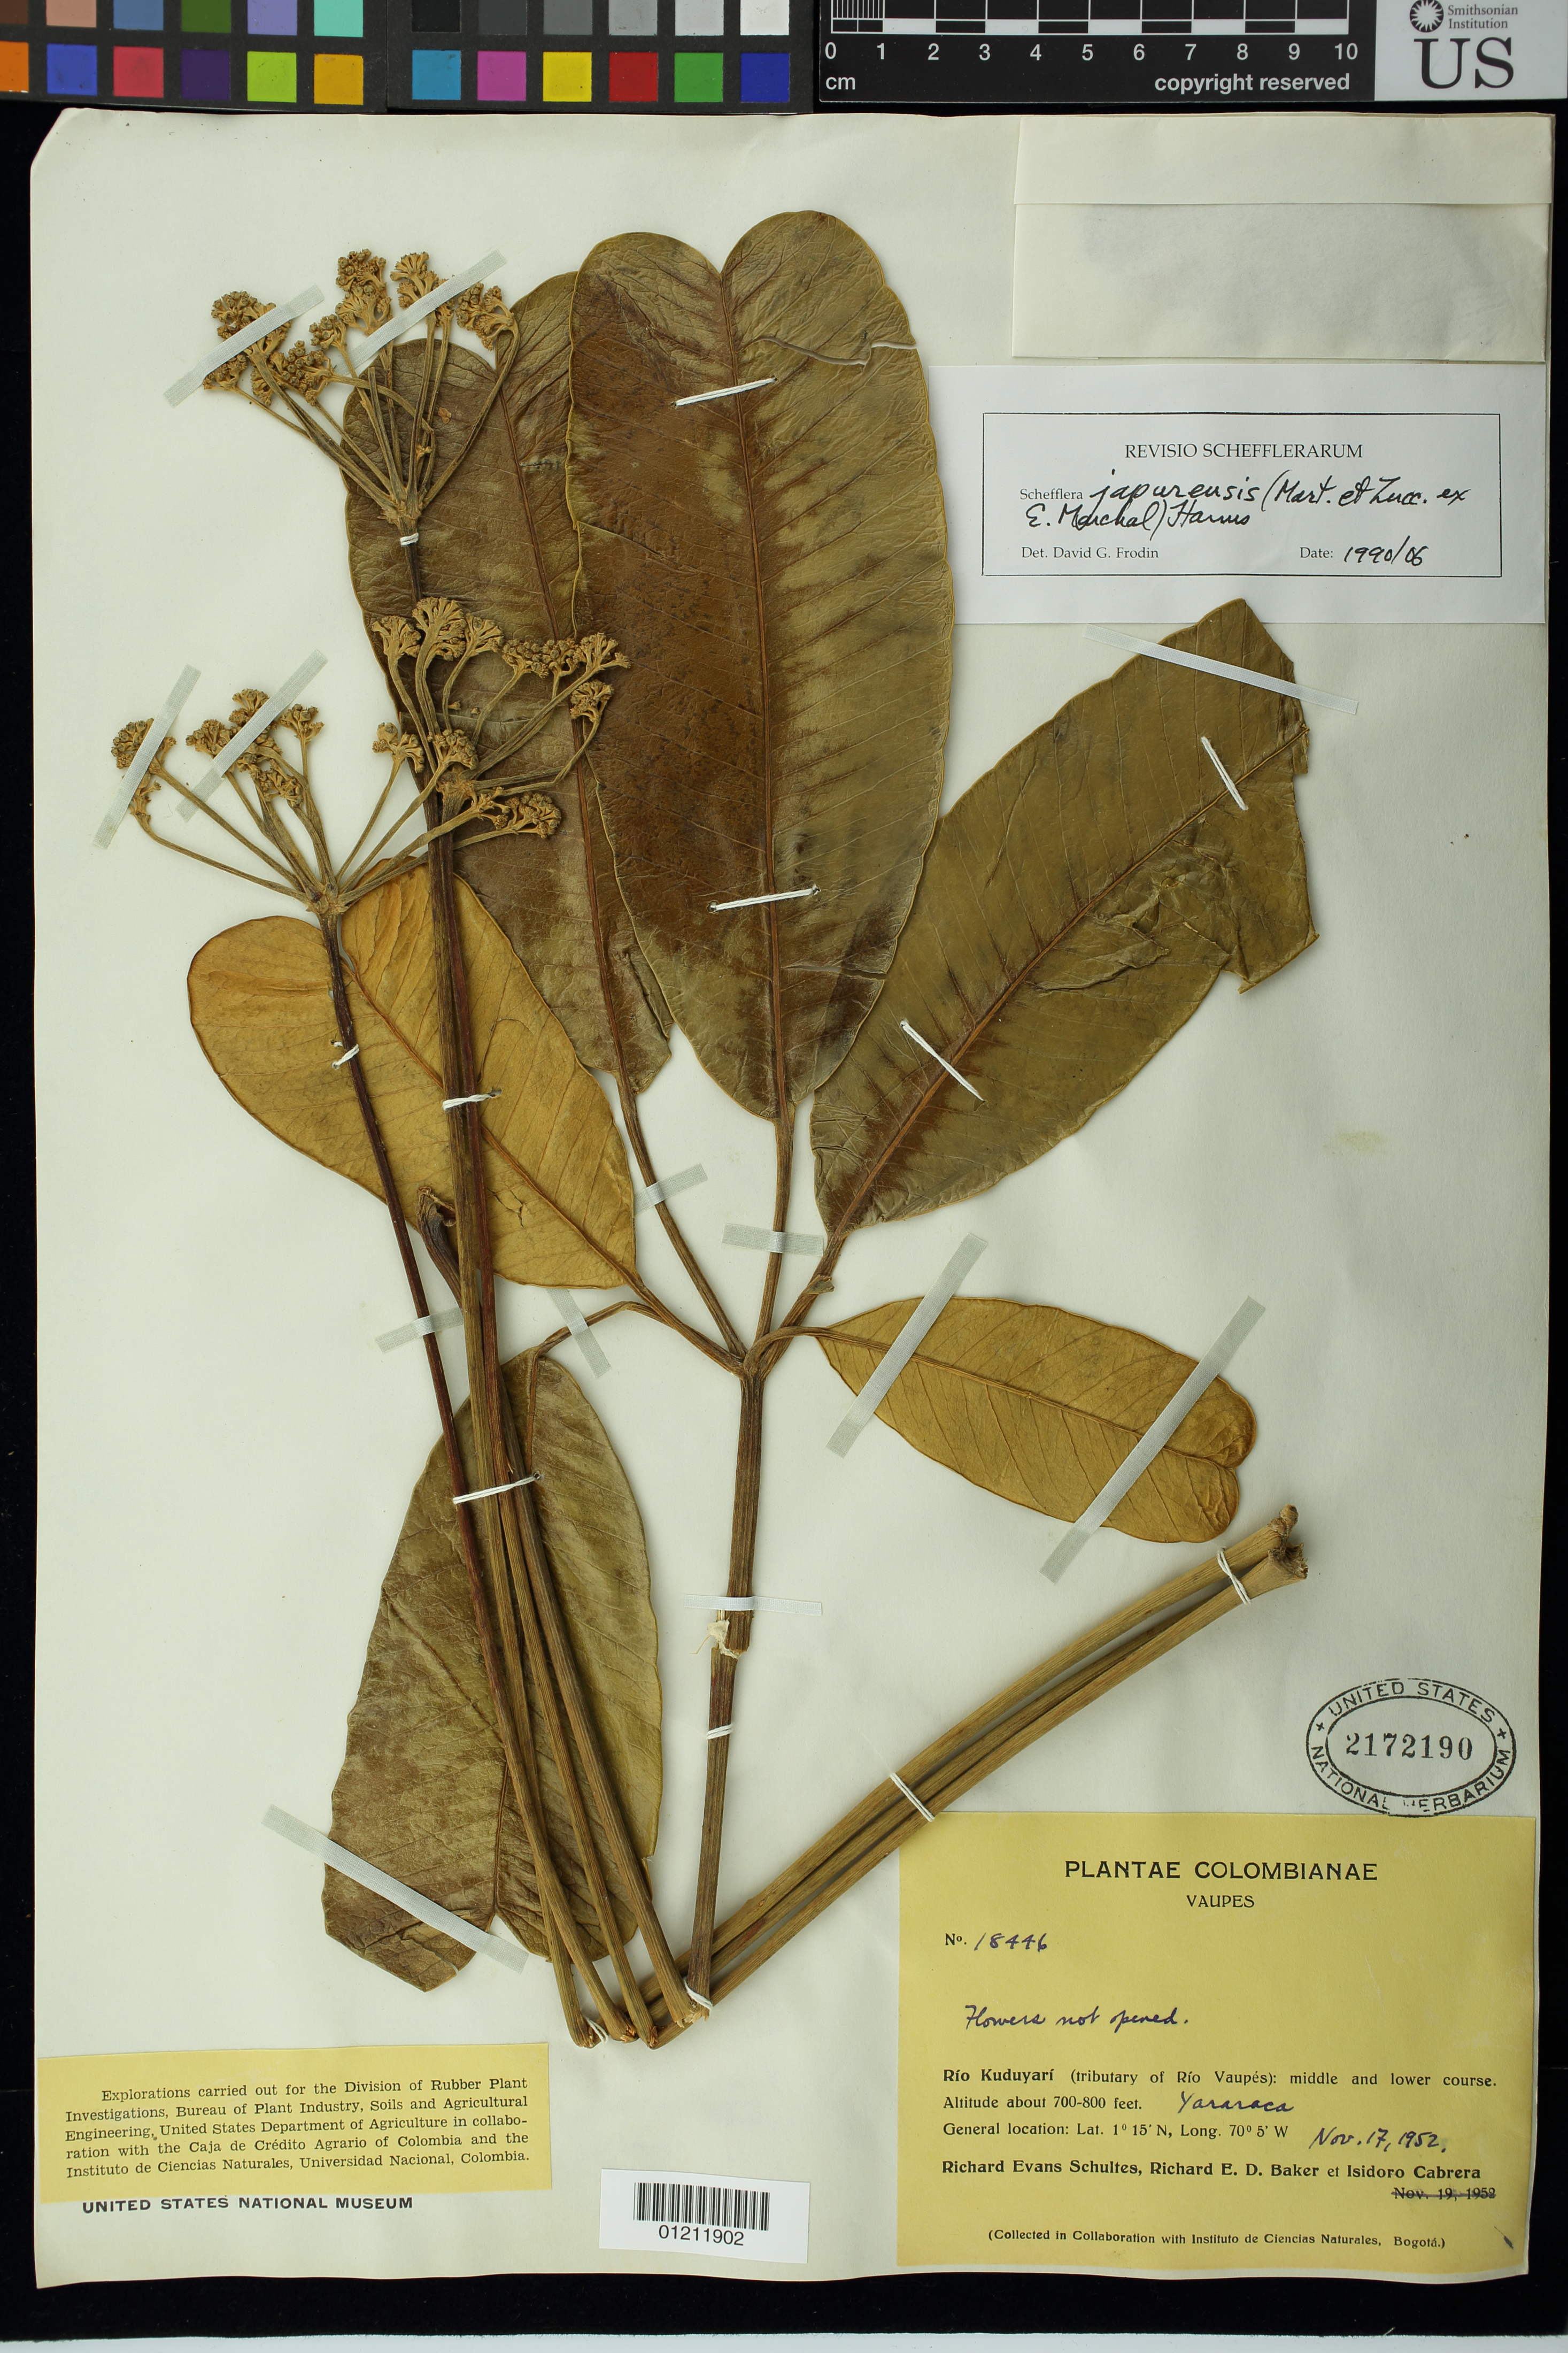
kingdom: Plantae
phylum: Tracheophyta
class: Magnoliopsida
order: Apiales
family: Araliaceae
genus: Schefflera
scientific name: Schefflera japurensis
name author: (Mart. & Zucc. ex Marchal) Harms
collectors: R. E. Schultes, R. E. D. Baker & I. Cabrera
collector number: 18446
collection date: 1952-11-17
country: Colombia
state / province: Vaupés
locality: Río Kuduyarí (tributary of Río Vaupés): middle and lower course.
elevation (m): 213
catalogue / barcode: US 2172190